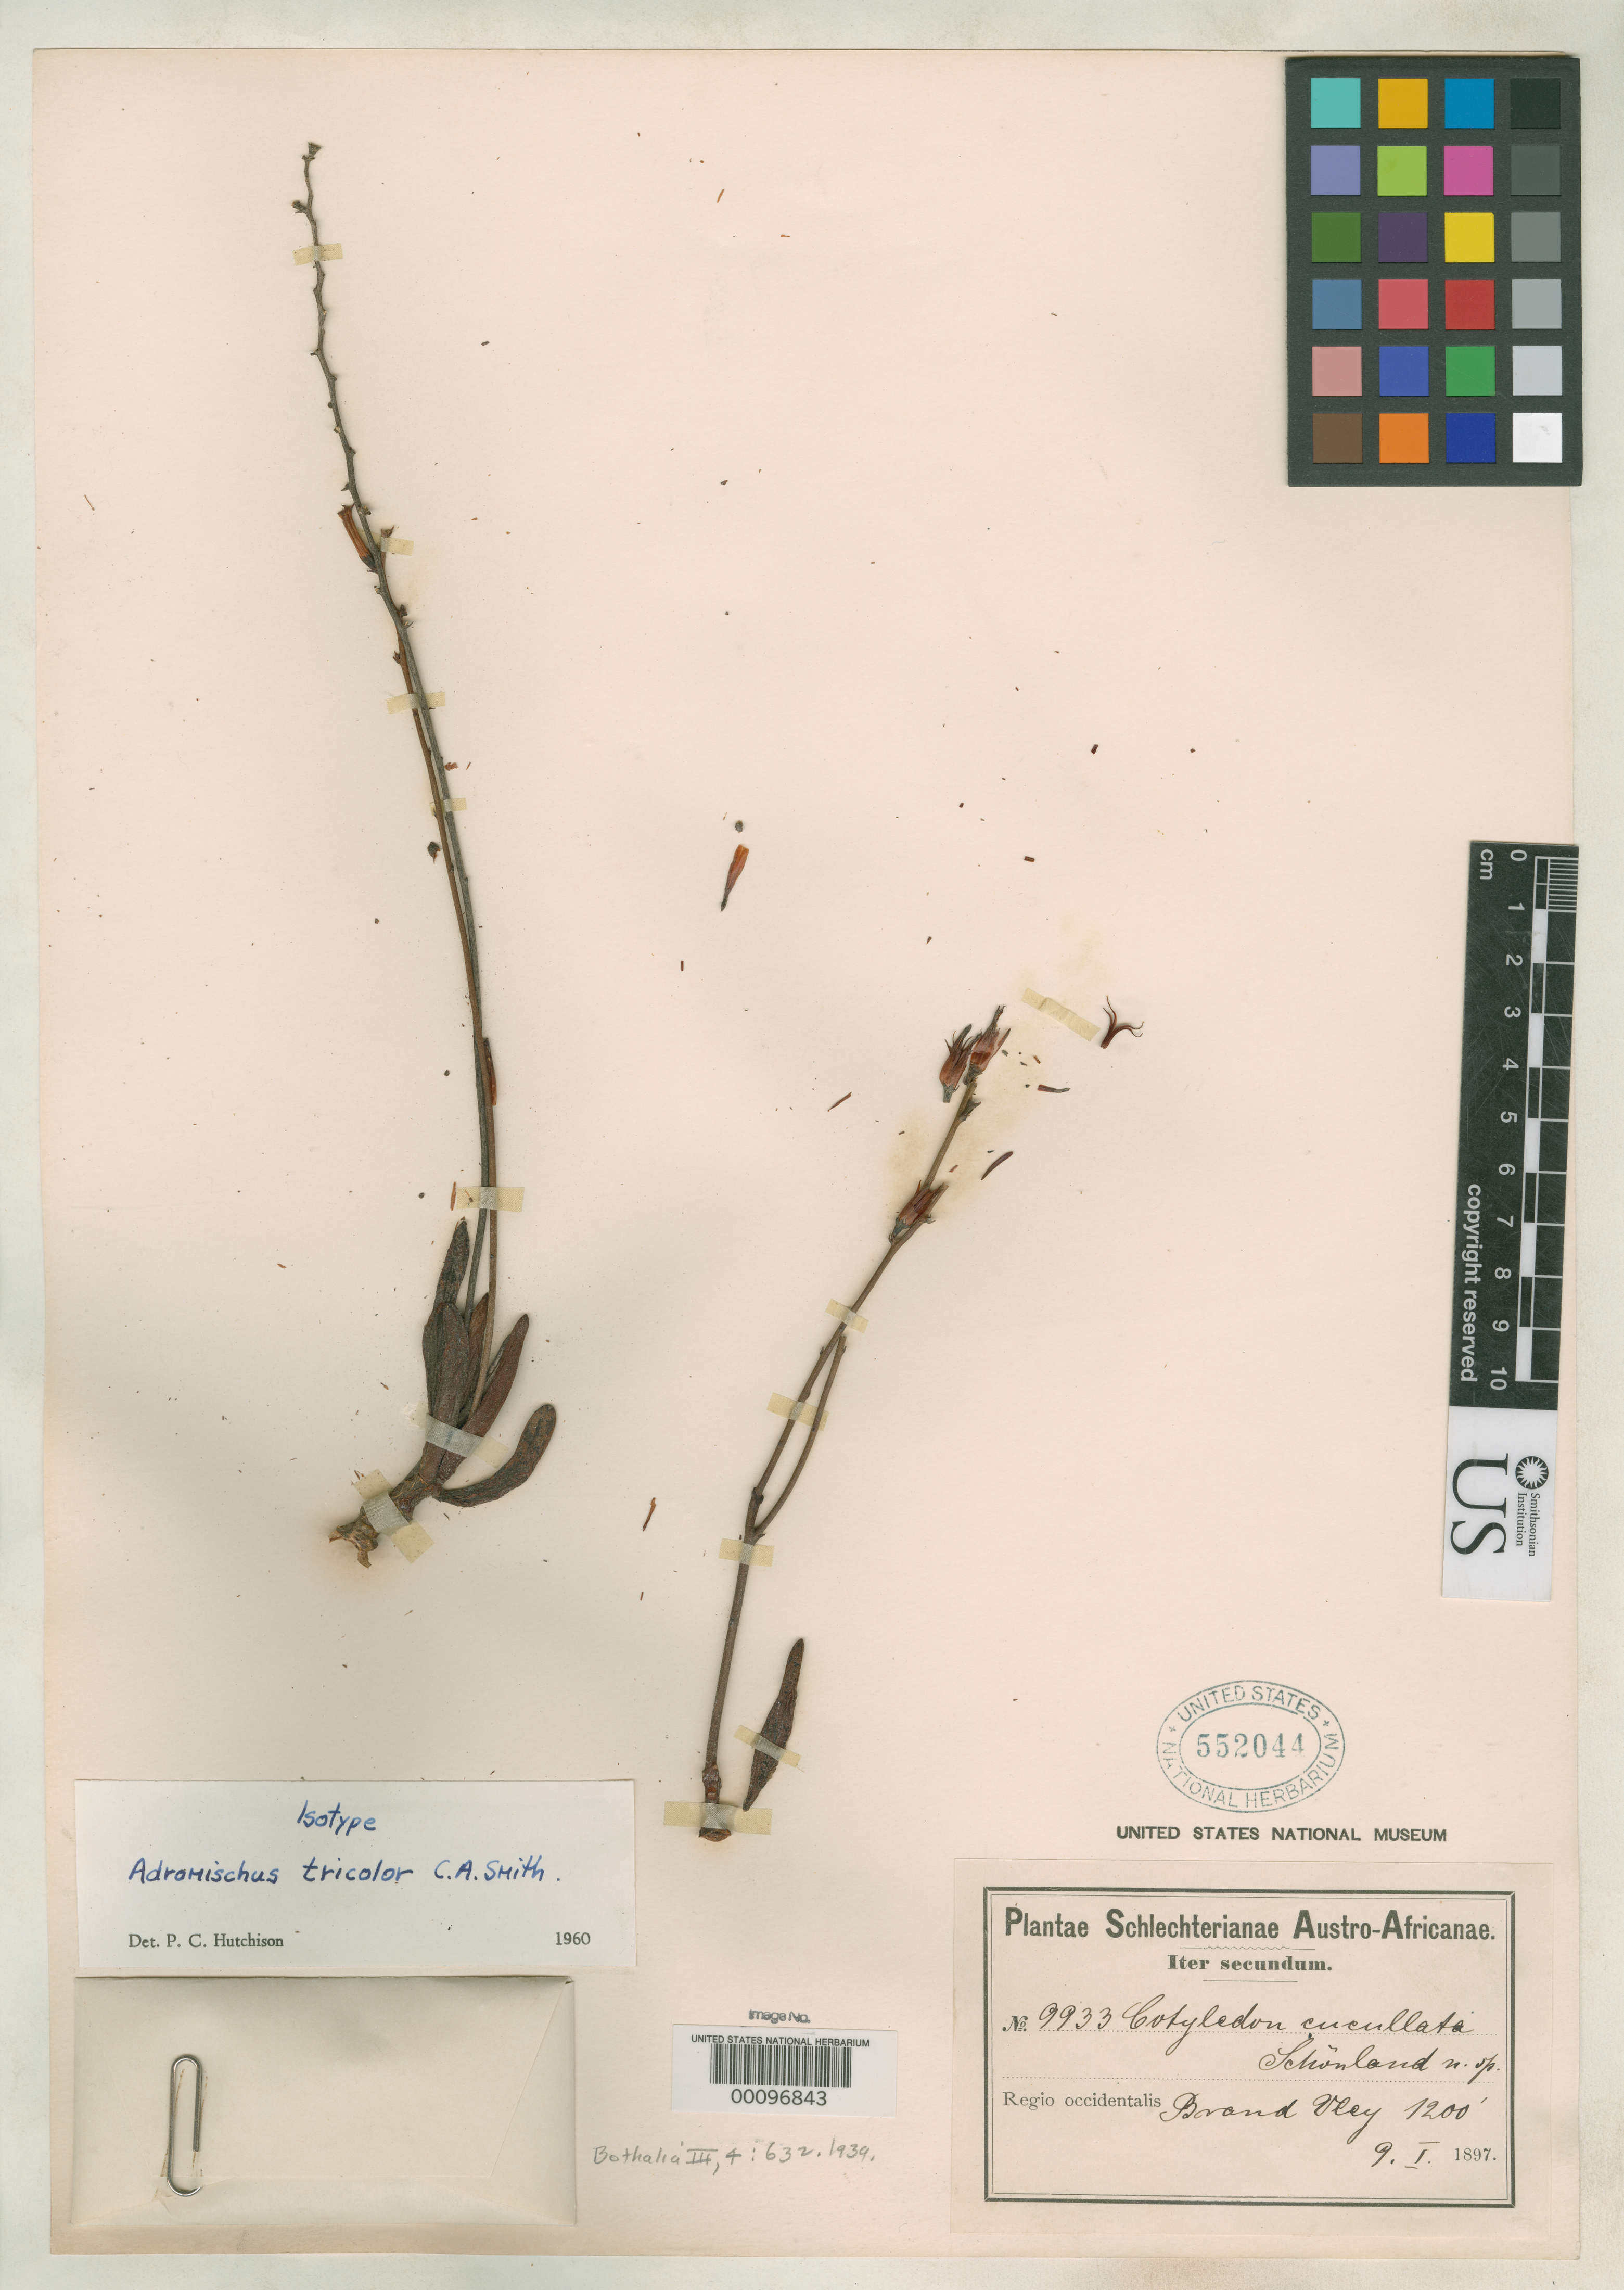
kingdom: Plantae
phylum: Tracheophyta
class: Magnoliopsida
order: Saxifragales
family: Crassulaceae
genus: Adromischus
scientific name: Adromischus tricolor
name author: A.C. Sm.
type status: Isotype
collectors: F. R. R. Schlechter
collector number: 9933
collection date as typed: Jan 1896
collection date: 1896-01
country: South Africa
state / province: Western Cape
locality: Brandvlei. Clanwilliam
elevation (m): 366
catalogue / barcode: US 552044